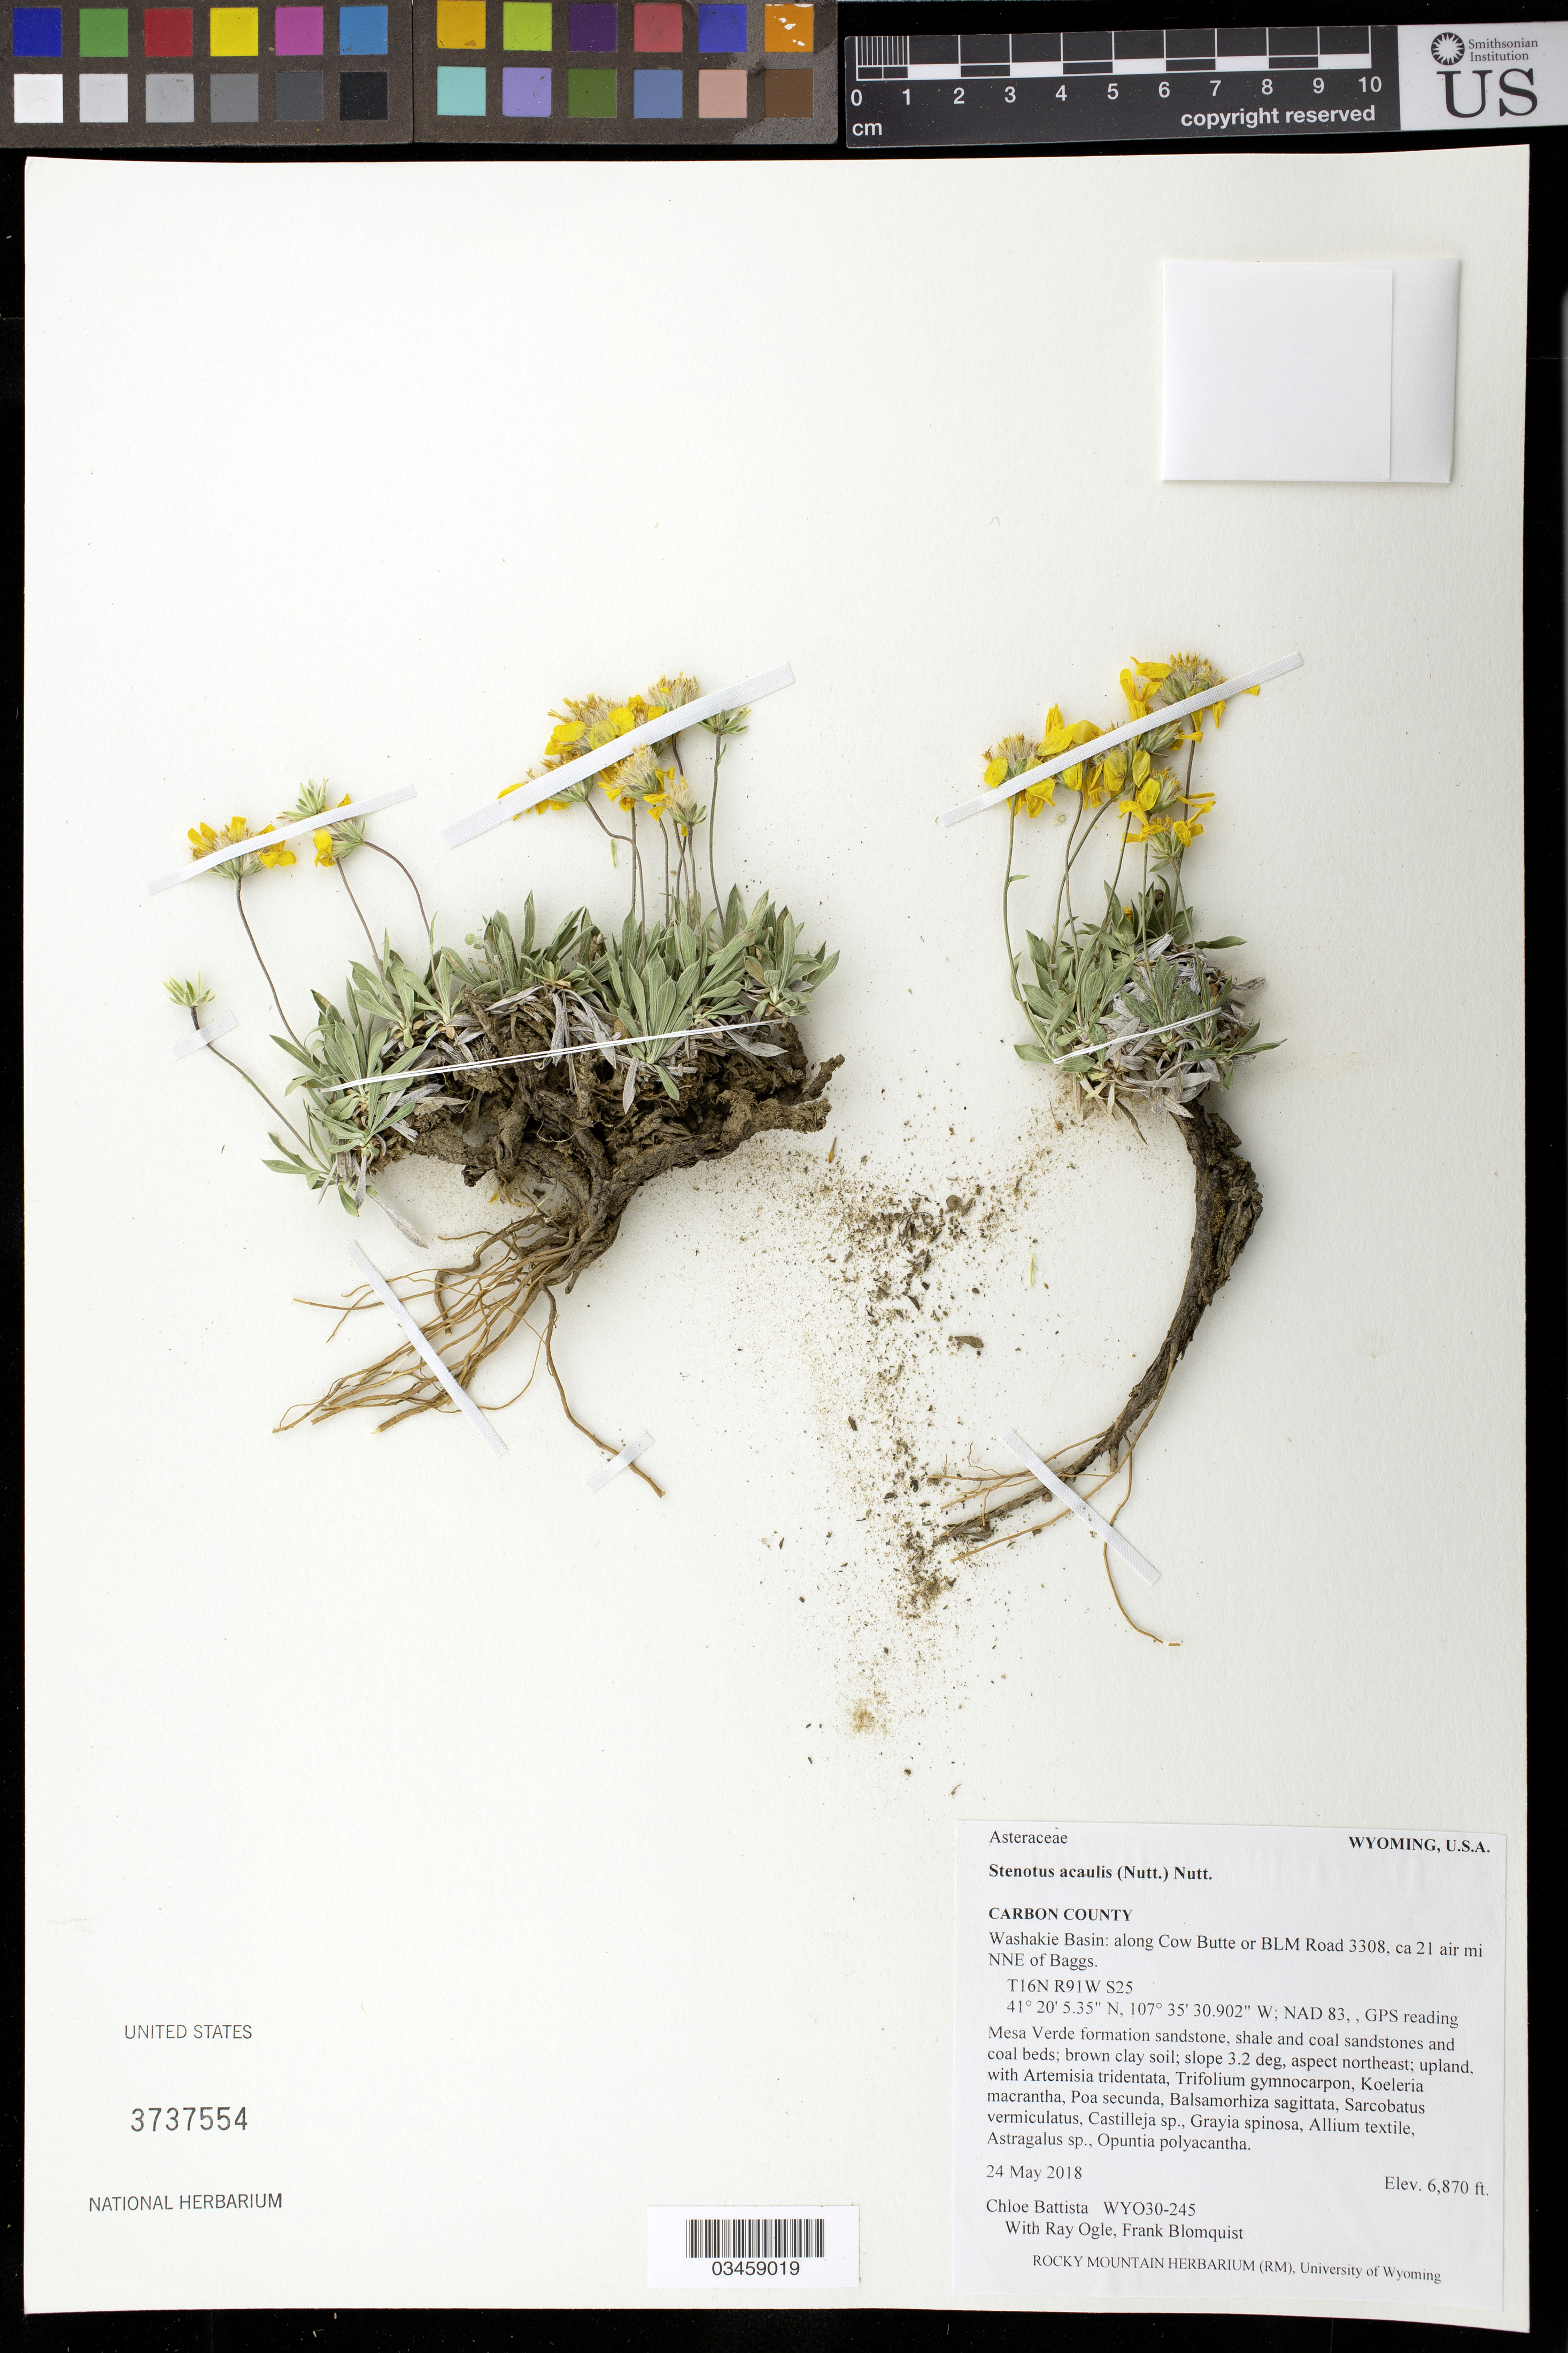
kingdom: Plantae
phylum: Tracheophyta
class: Magnoliopsida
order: Asterales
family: Asteraceae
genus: Stenotus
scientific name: Stenotus acaulis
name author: (Nutt.) Nutt.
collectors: C. Battista, R. Ogle & F. Blomquist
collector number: WY030-245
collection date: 2018-05-24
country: United States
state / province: Wyoming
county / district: Carbon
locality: Washakie Basin along Cow Butte or BLM Road 3308, 21 air mi. NNE of Baggs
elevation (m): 2094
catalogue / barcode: US 3737554